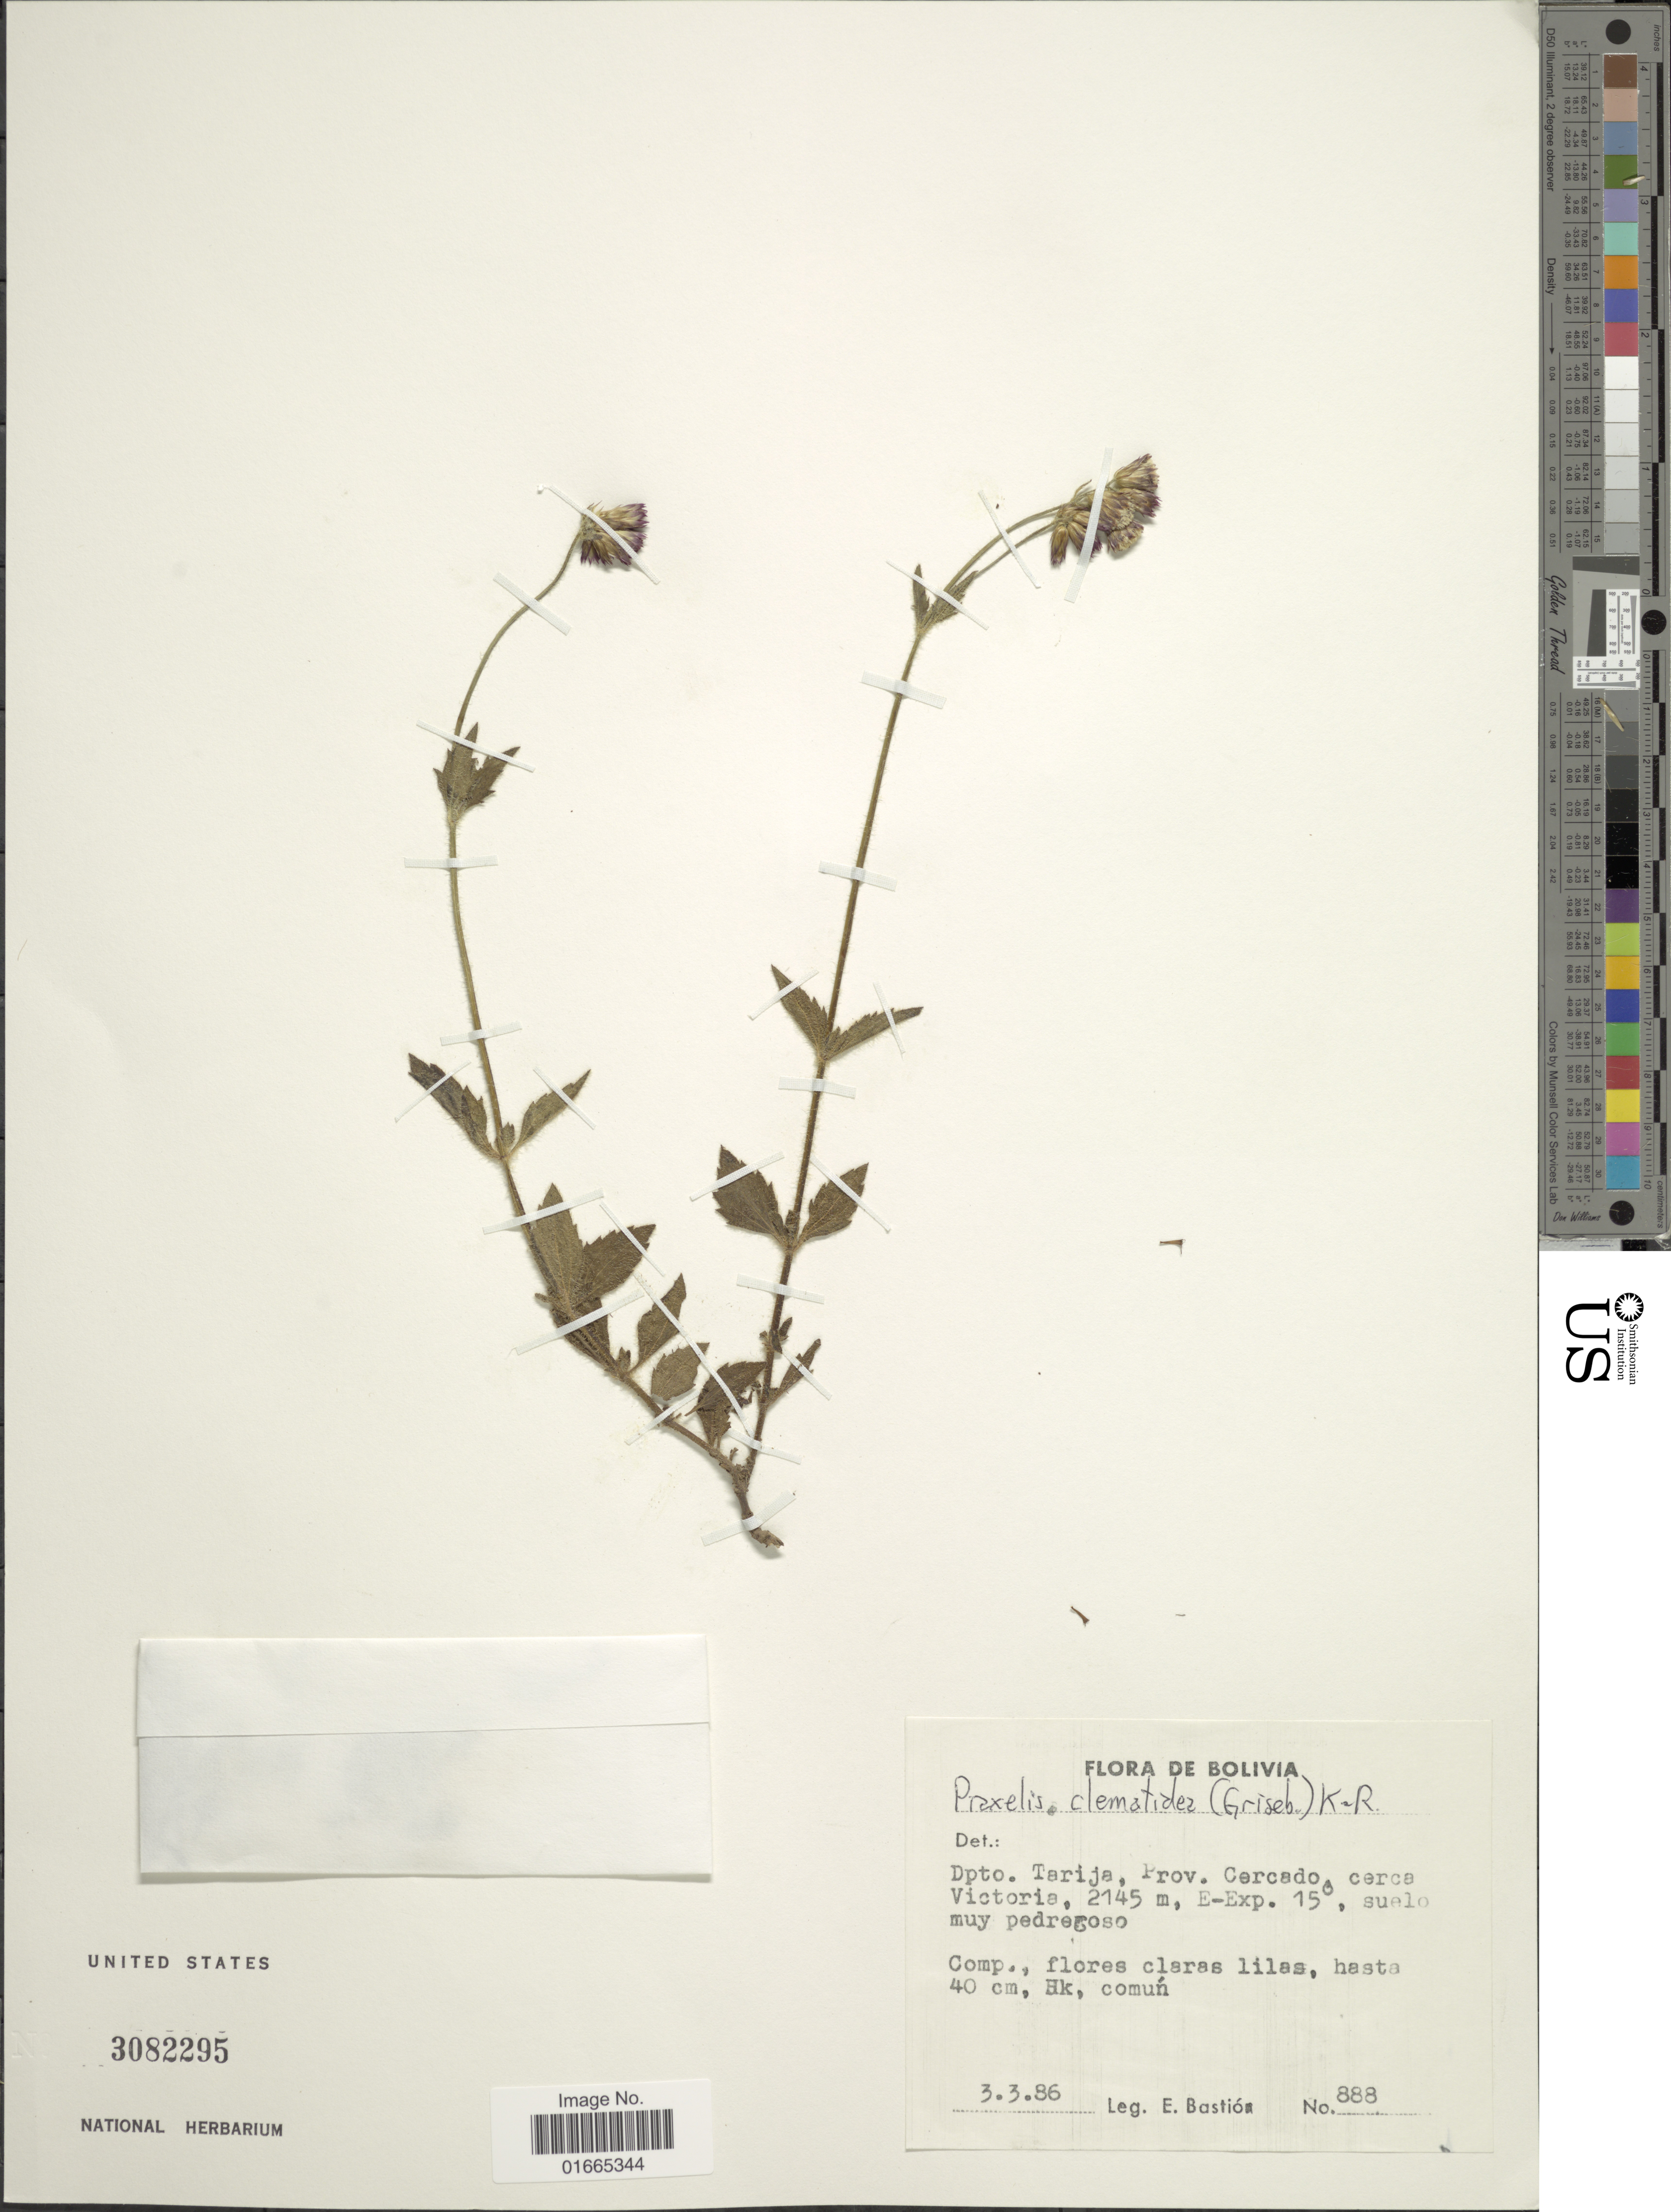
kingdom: Plantae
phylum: Tracheophyta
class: Magnoliopsida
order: Asterales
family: Asteraceae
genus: Praxelis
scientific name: Praxelis clematidea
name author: (Griseb.) R.M. King & H. Rob.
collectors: E. Bastion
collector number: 888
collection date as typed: Transcribed d/m/y: 3/3/86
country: Bolivia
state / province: Tarija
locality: Dpto. Tarija, Prov. Cercado, cerca Victoria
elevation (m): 2145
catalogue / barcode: US 3082295